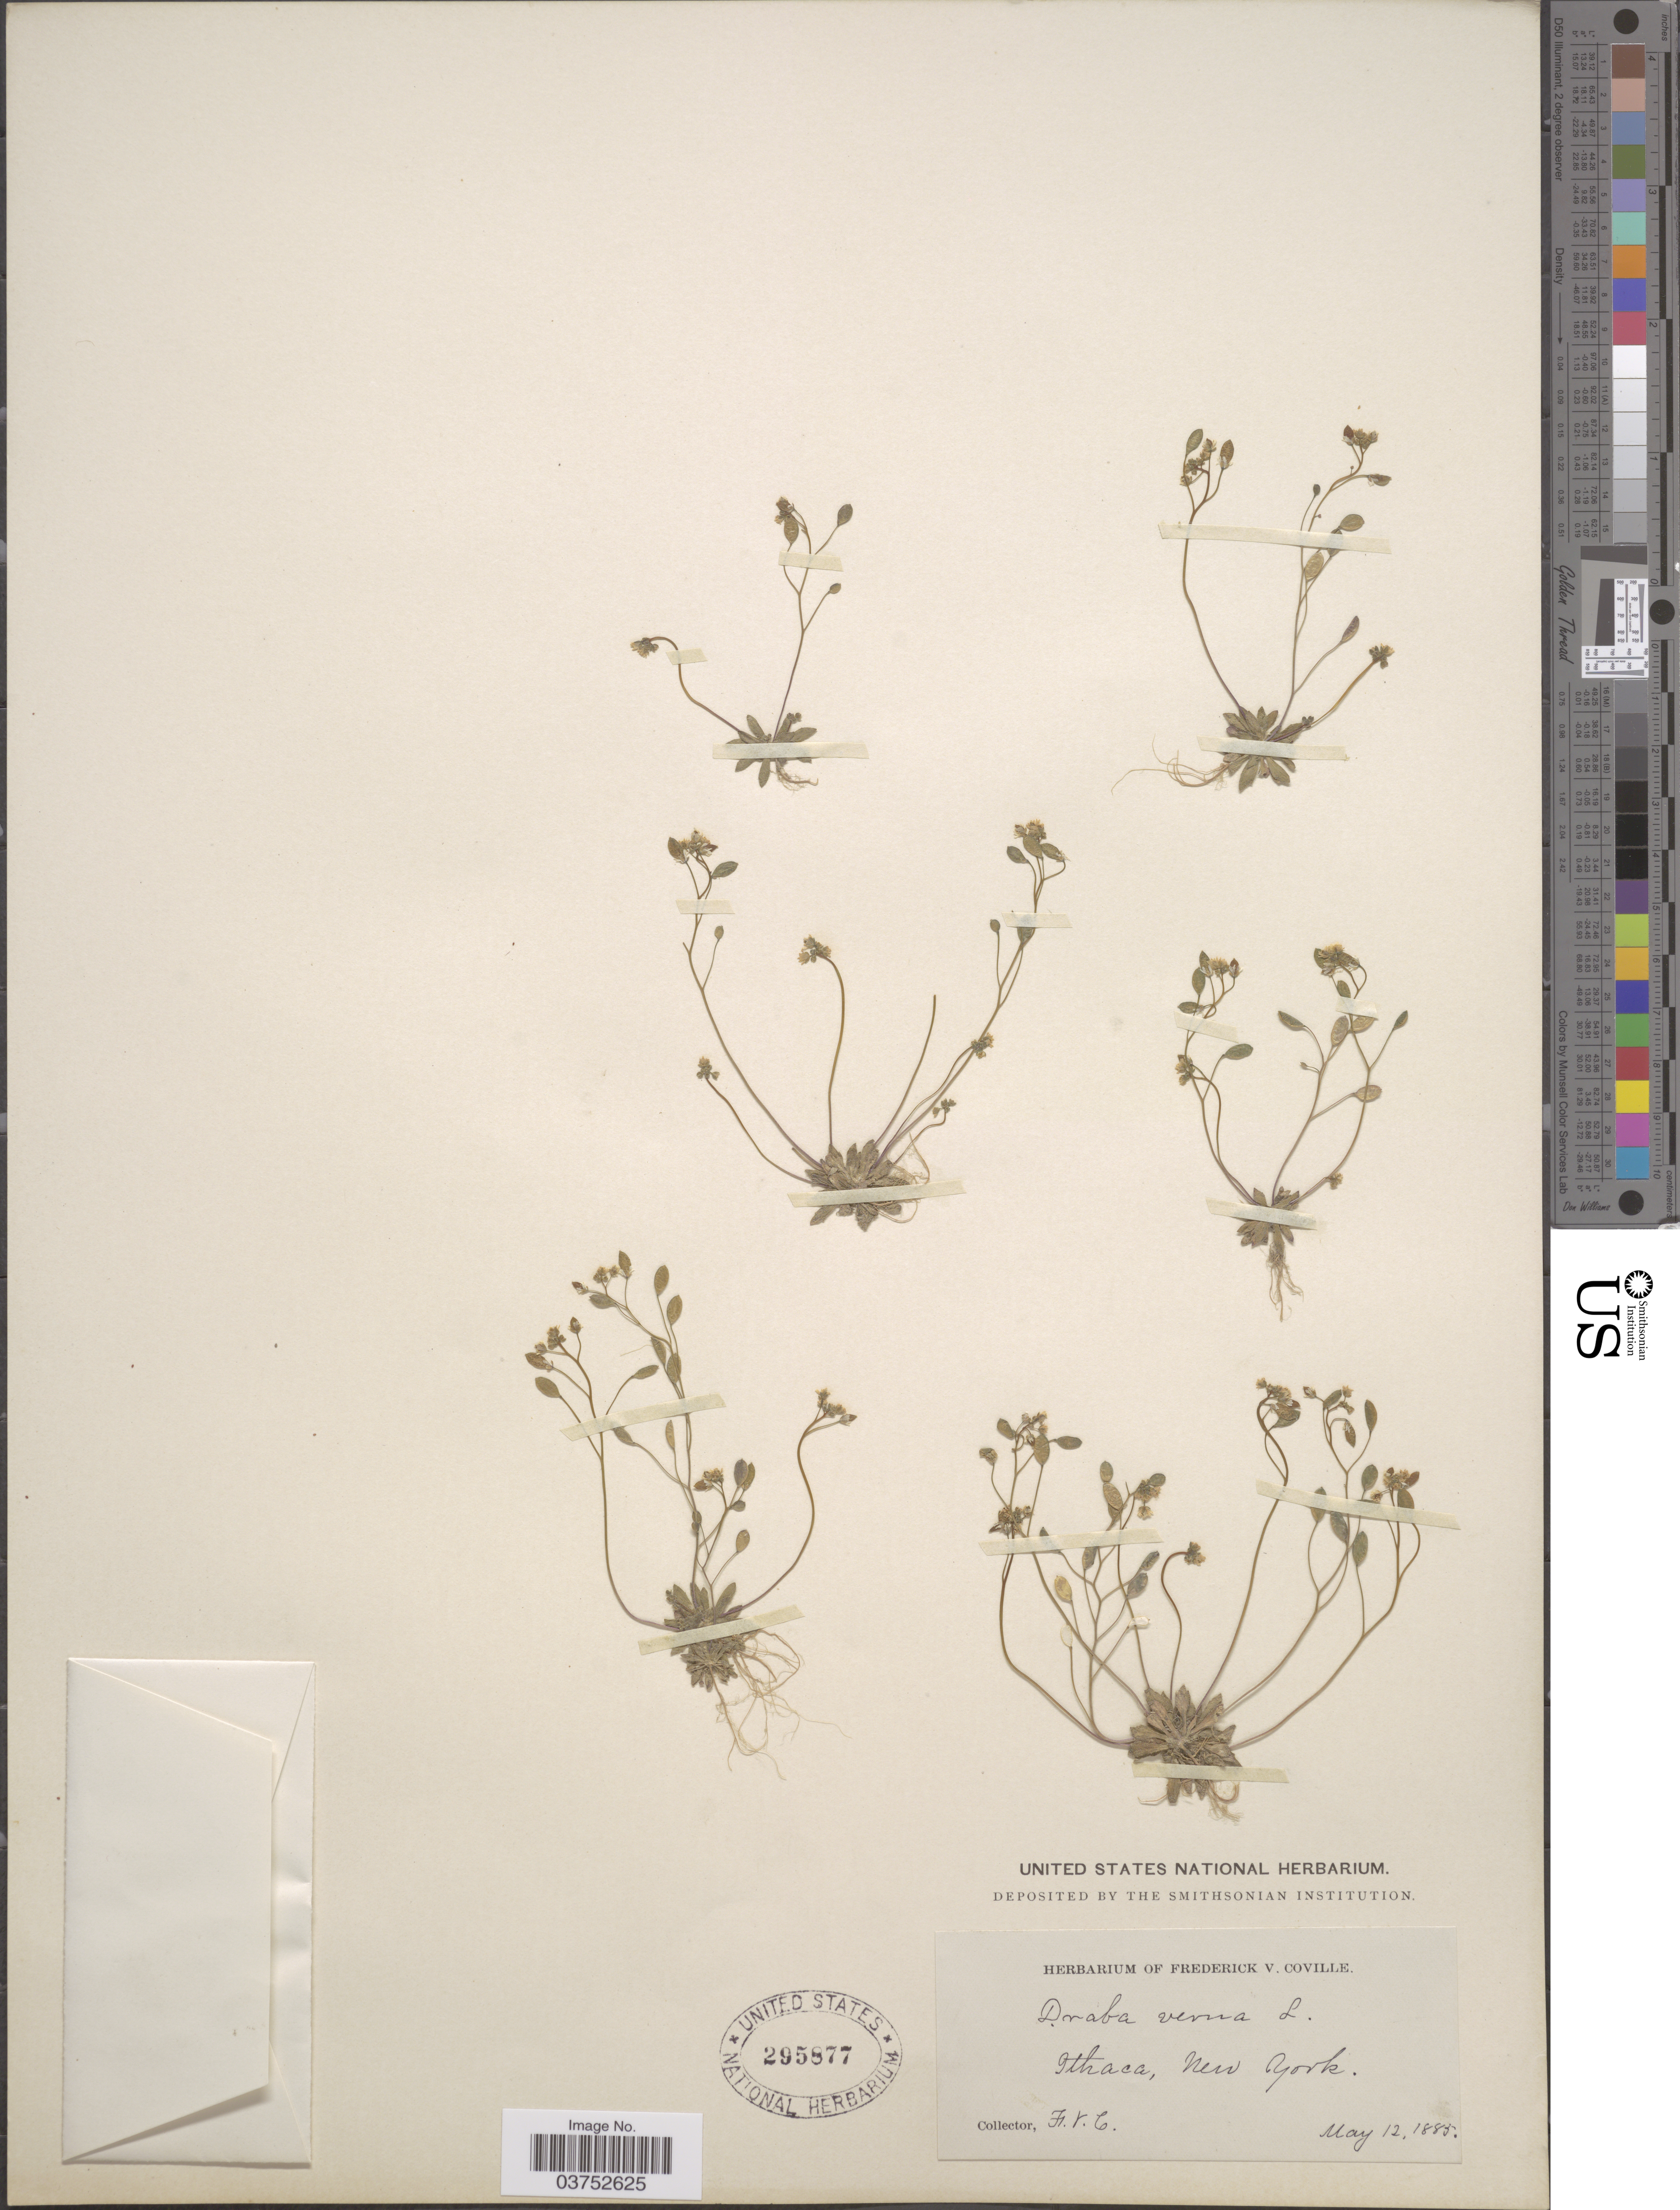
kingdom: Plantae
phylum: Tracheophyta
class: Magnoliopsida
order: Brassicales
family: Brassicaceae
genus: Draba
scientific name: Draba verna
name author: L.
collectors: F. V. Coville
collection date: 1885-05-12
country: United States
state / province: New York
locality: Ithaca.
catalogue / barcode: US 295877